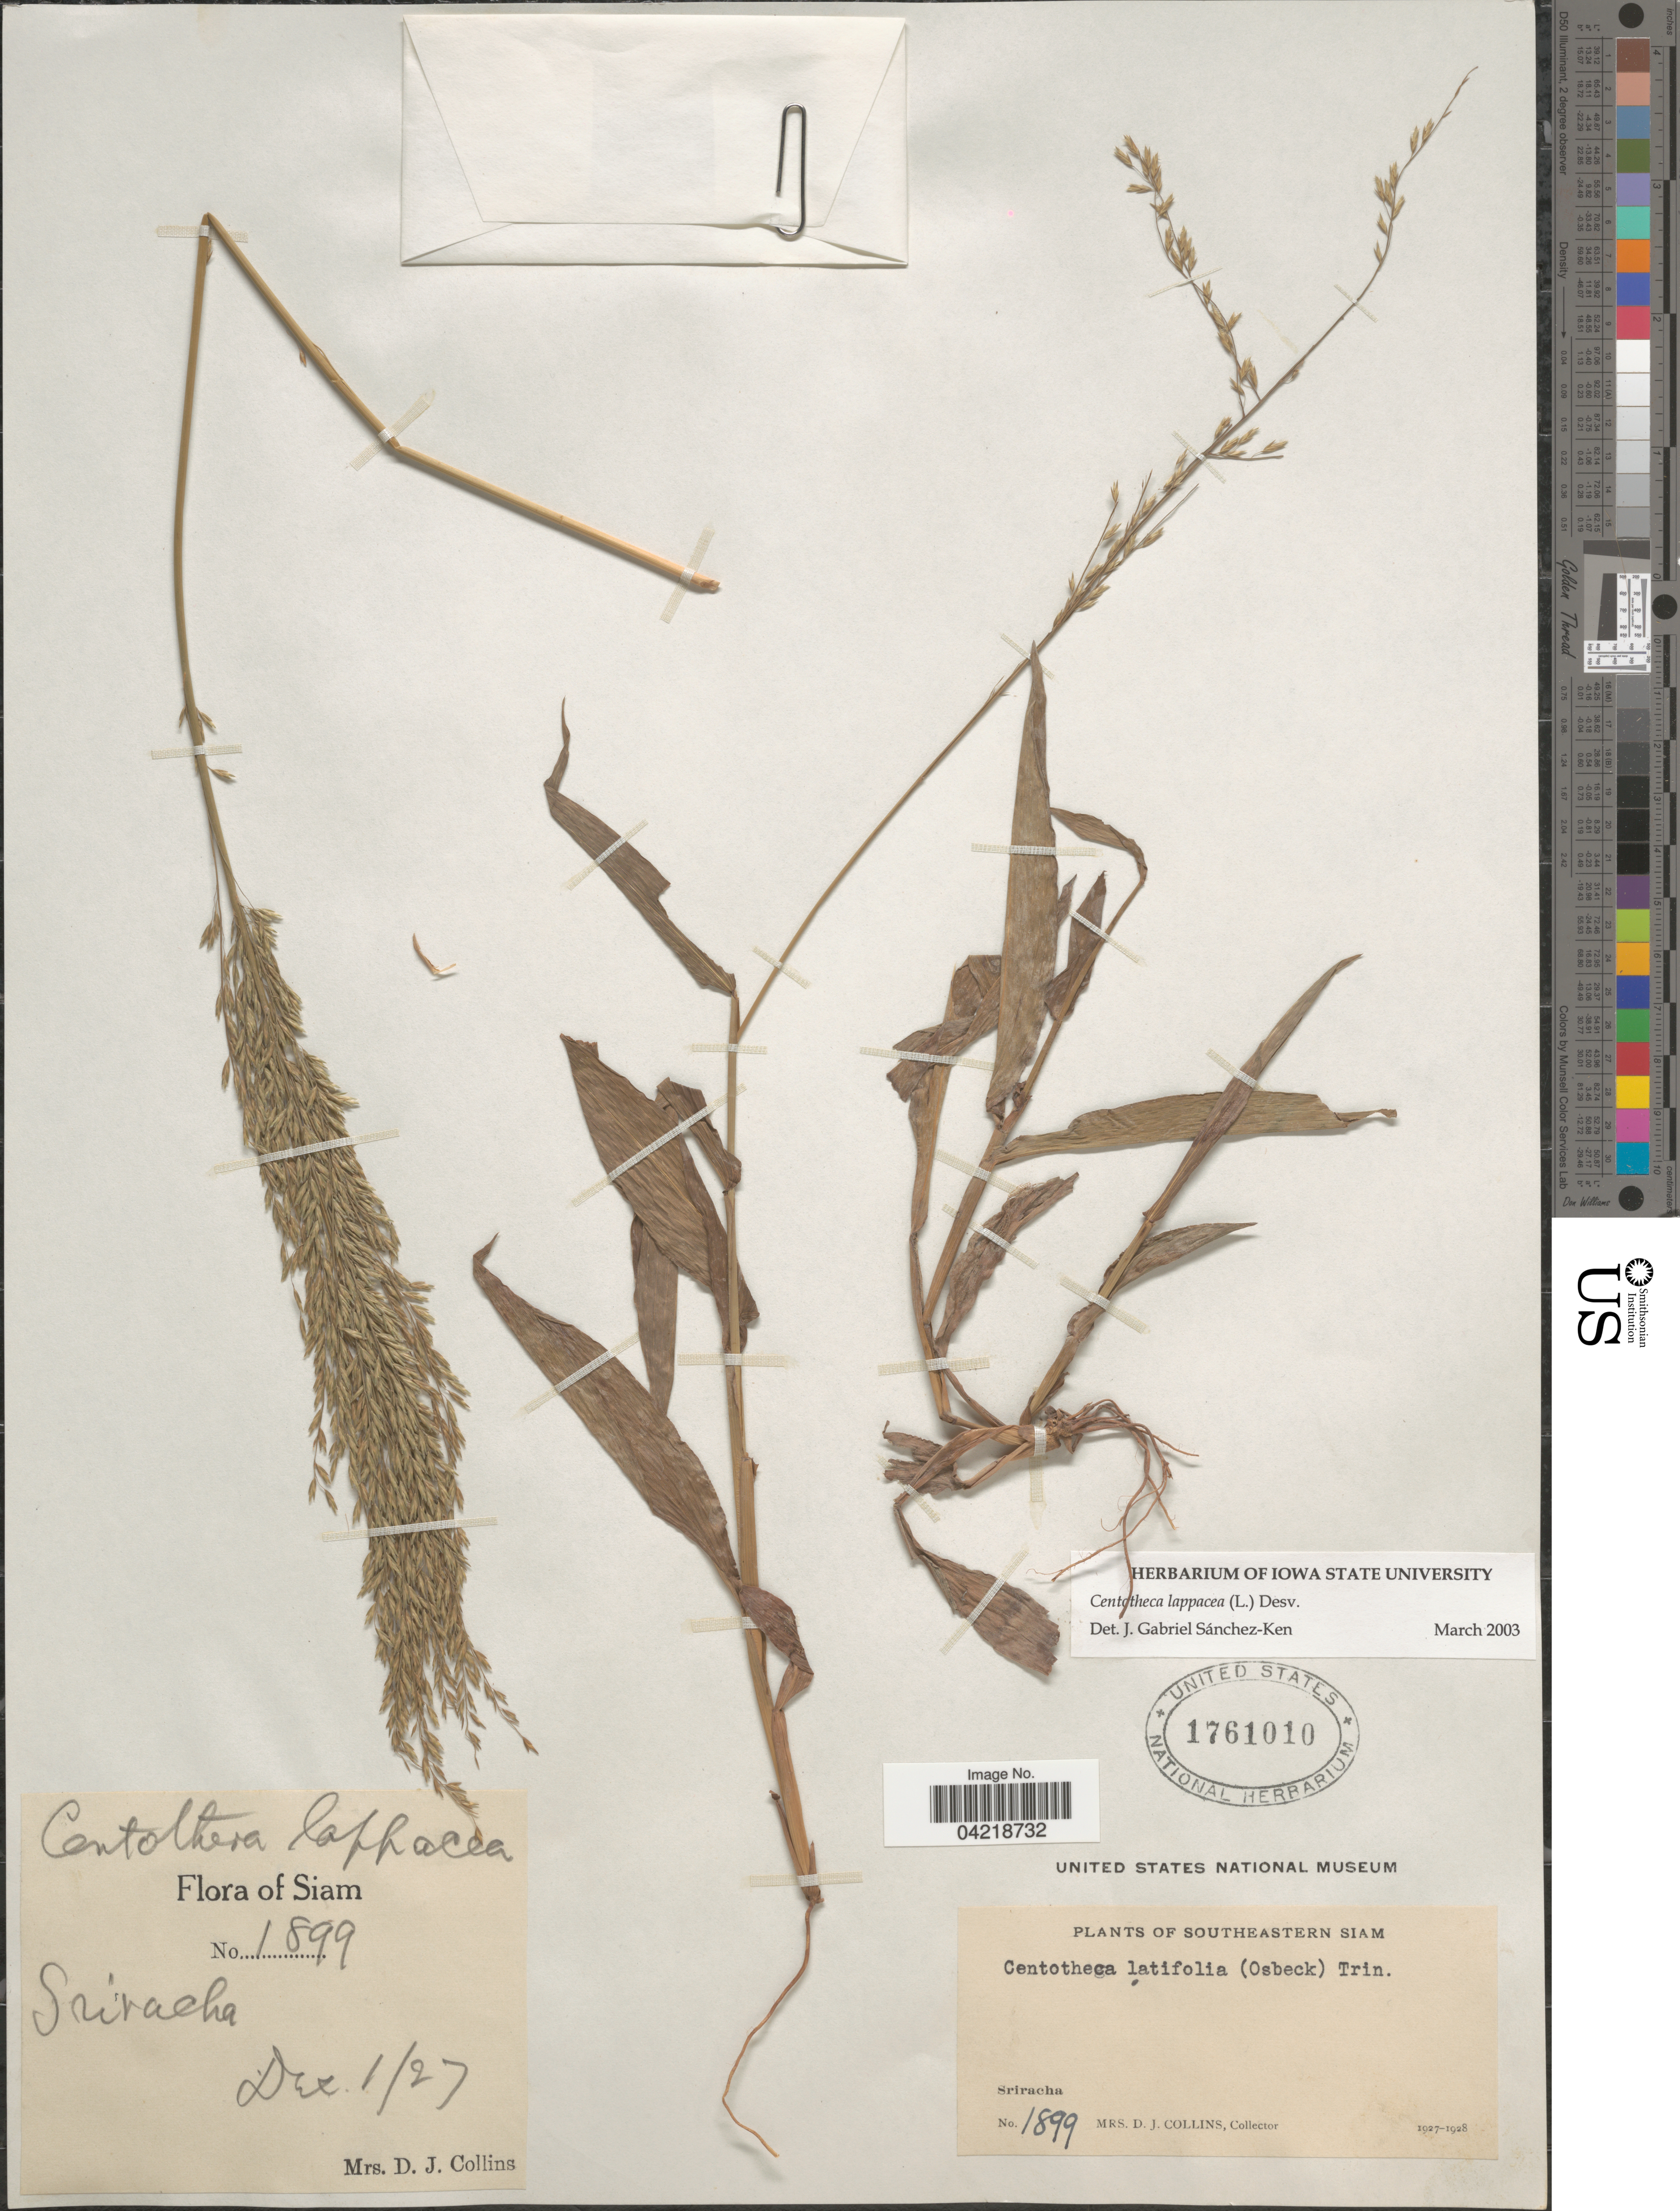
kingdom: Plantae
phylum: Tracheophyta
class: Liliopsida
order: Poales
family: Poaceae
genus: Centotheca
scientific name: Centotheca lappacea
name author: (L.) Desv.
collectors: Mrs. D. J. Collins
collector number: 1899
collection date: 1927-12-01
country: Thailand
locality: Siam. Sriracha. Southeastern Siam.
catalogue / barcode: US 1761010